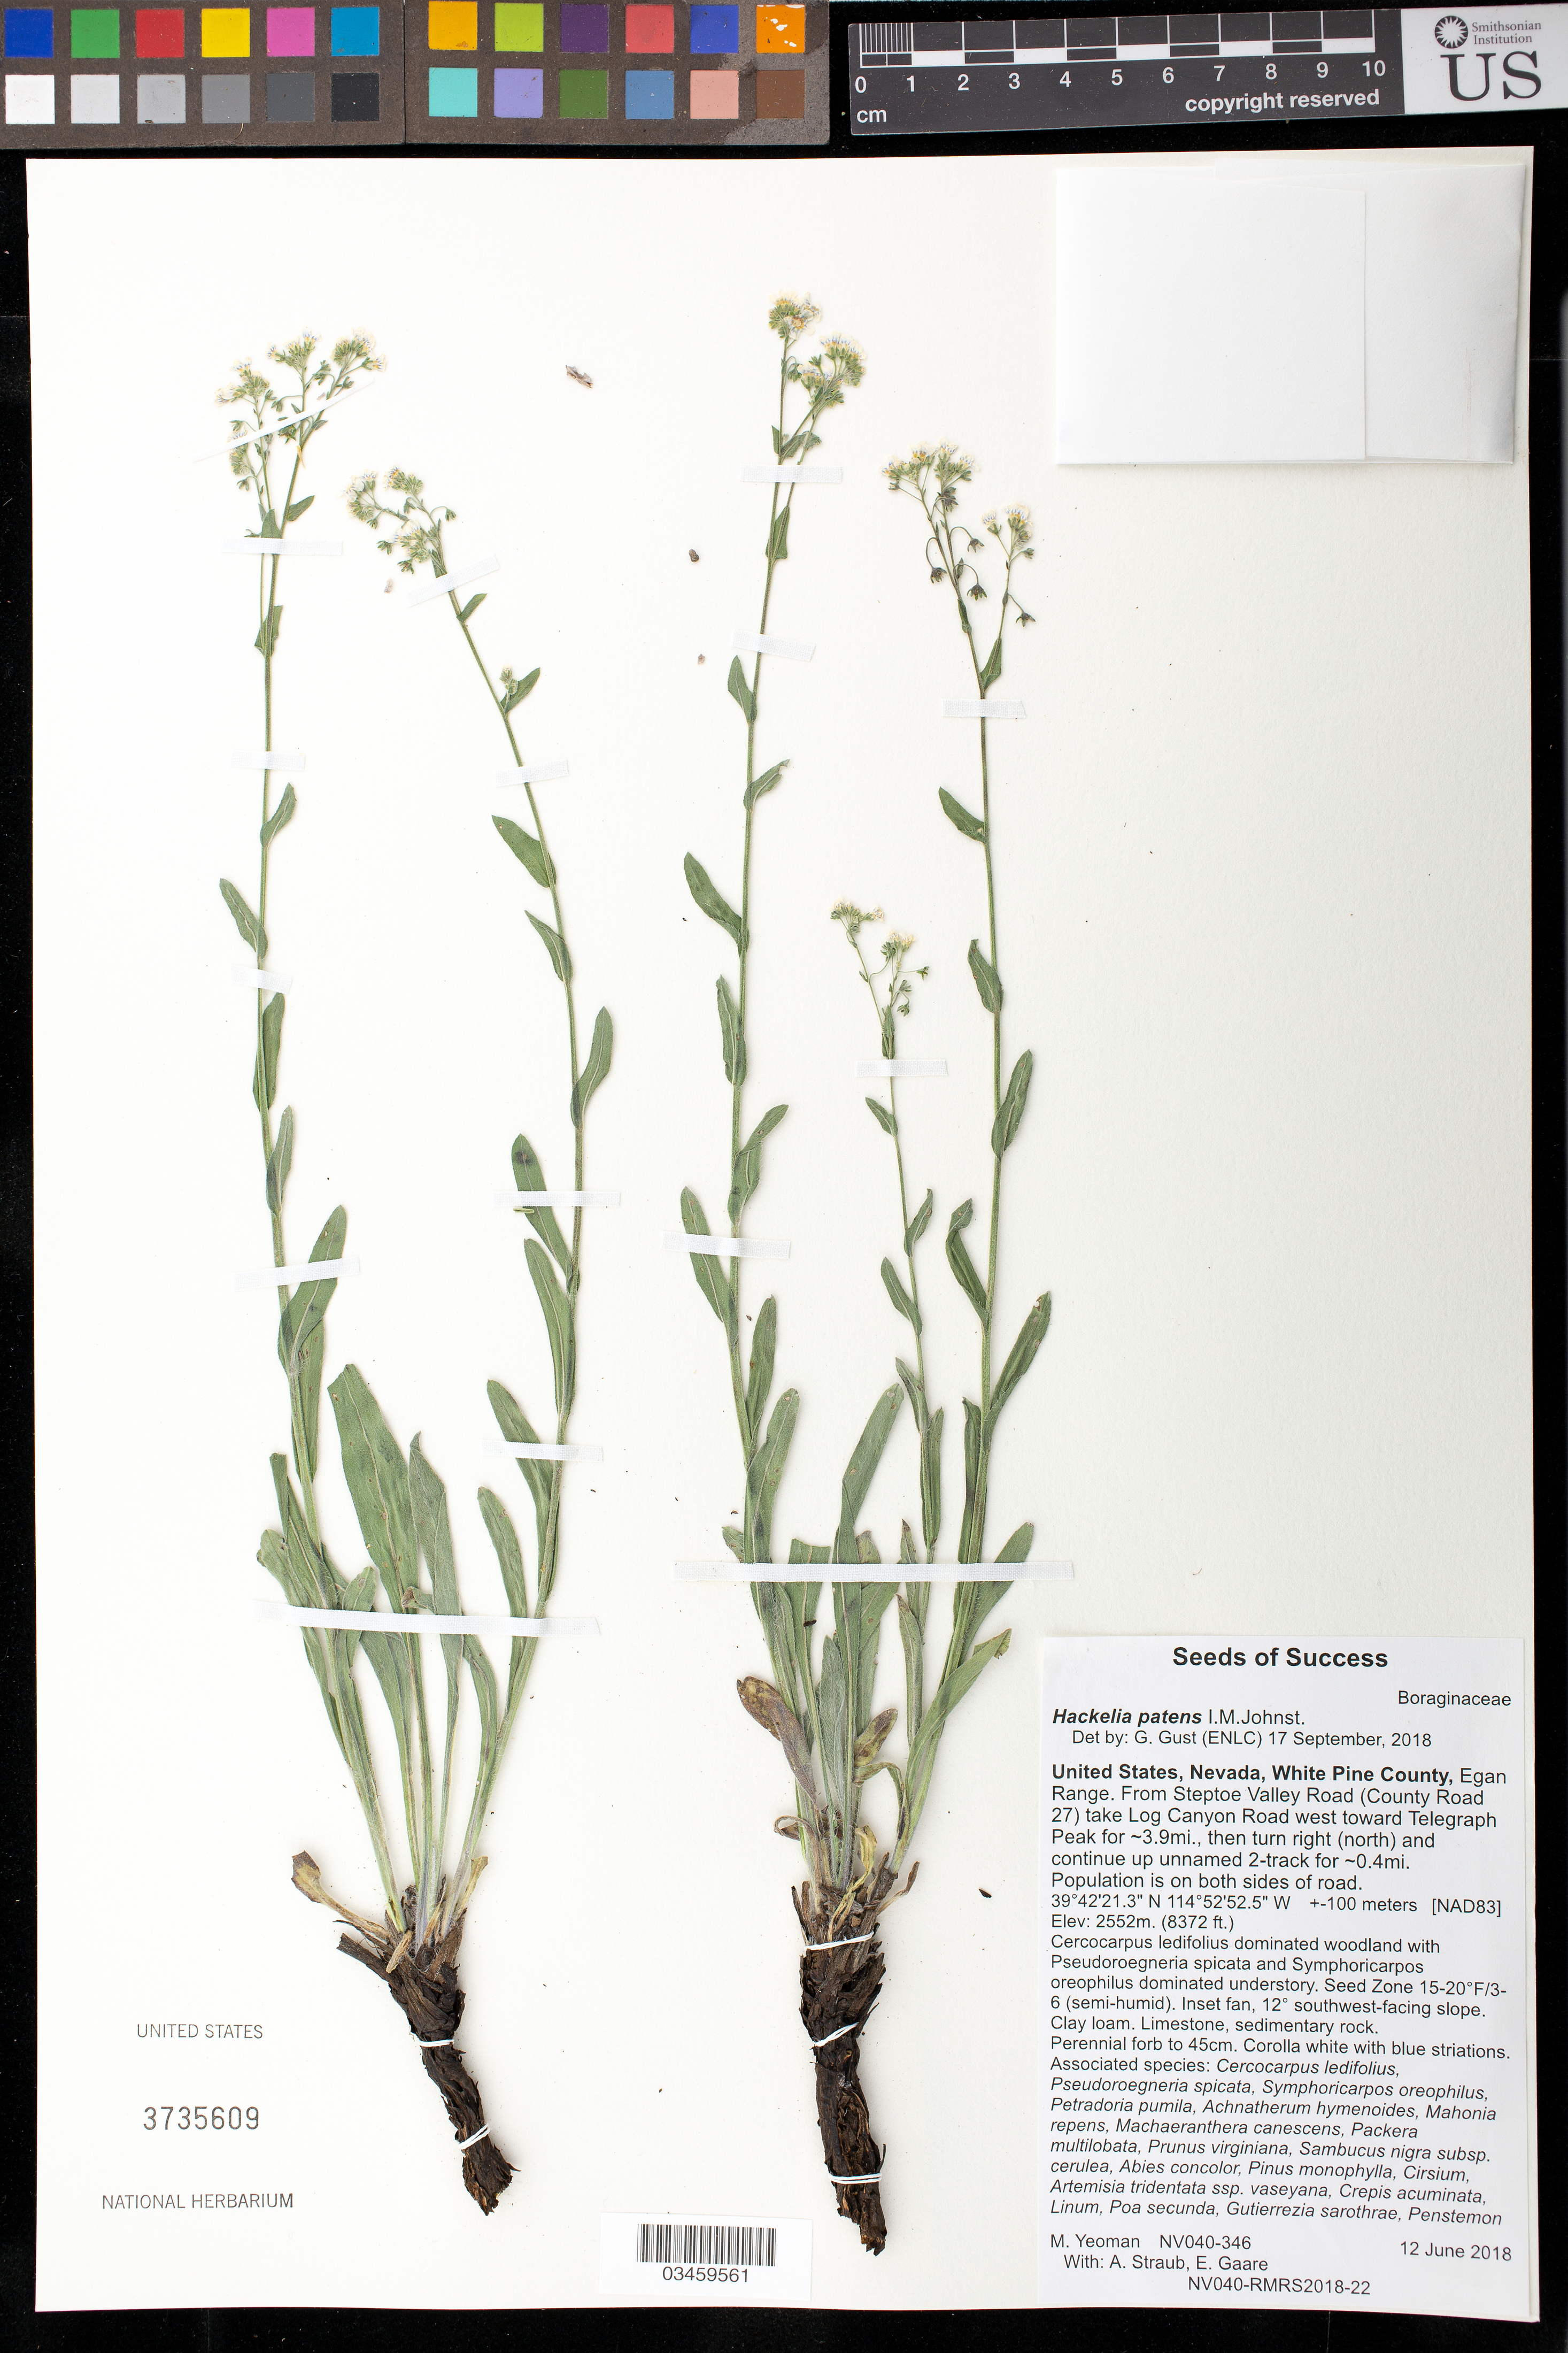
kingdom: Plantae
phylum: Tracheophyta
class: Magnoliopsida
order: Boraginales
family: Boraginaceae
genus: Hackelia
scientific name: Hackelia patens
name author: I.M. Johnst.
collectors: M. Yeoman, A. Straub & E. Gaare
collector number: NV040-RMRS2018-22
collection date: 2018-06-12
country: United States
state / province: Nevada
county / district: White Pine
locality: Egan Range. From Steptoe Valley Rd (County Rd 27) take Log Canyon Rd W toward Telegraph Peak for 3.9 mi, turn right/north and continue up 2-track for 0.4 mi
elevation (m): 2552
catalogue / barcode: US 3735609